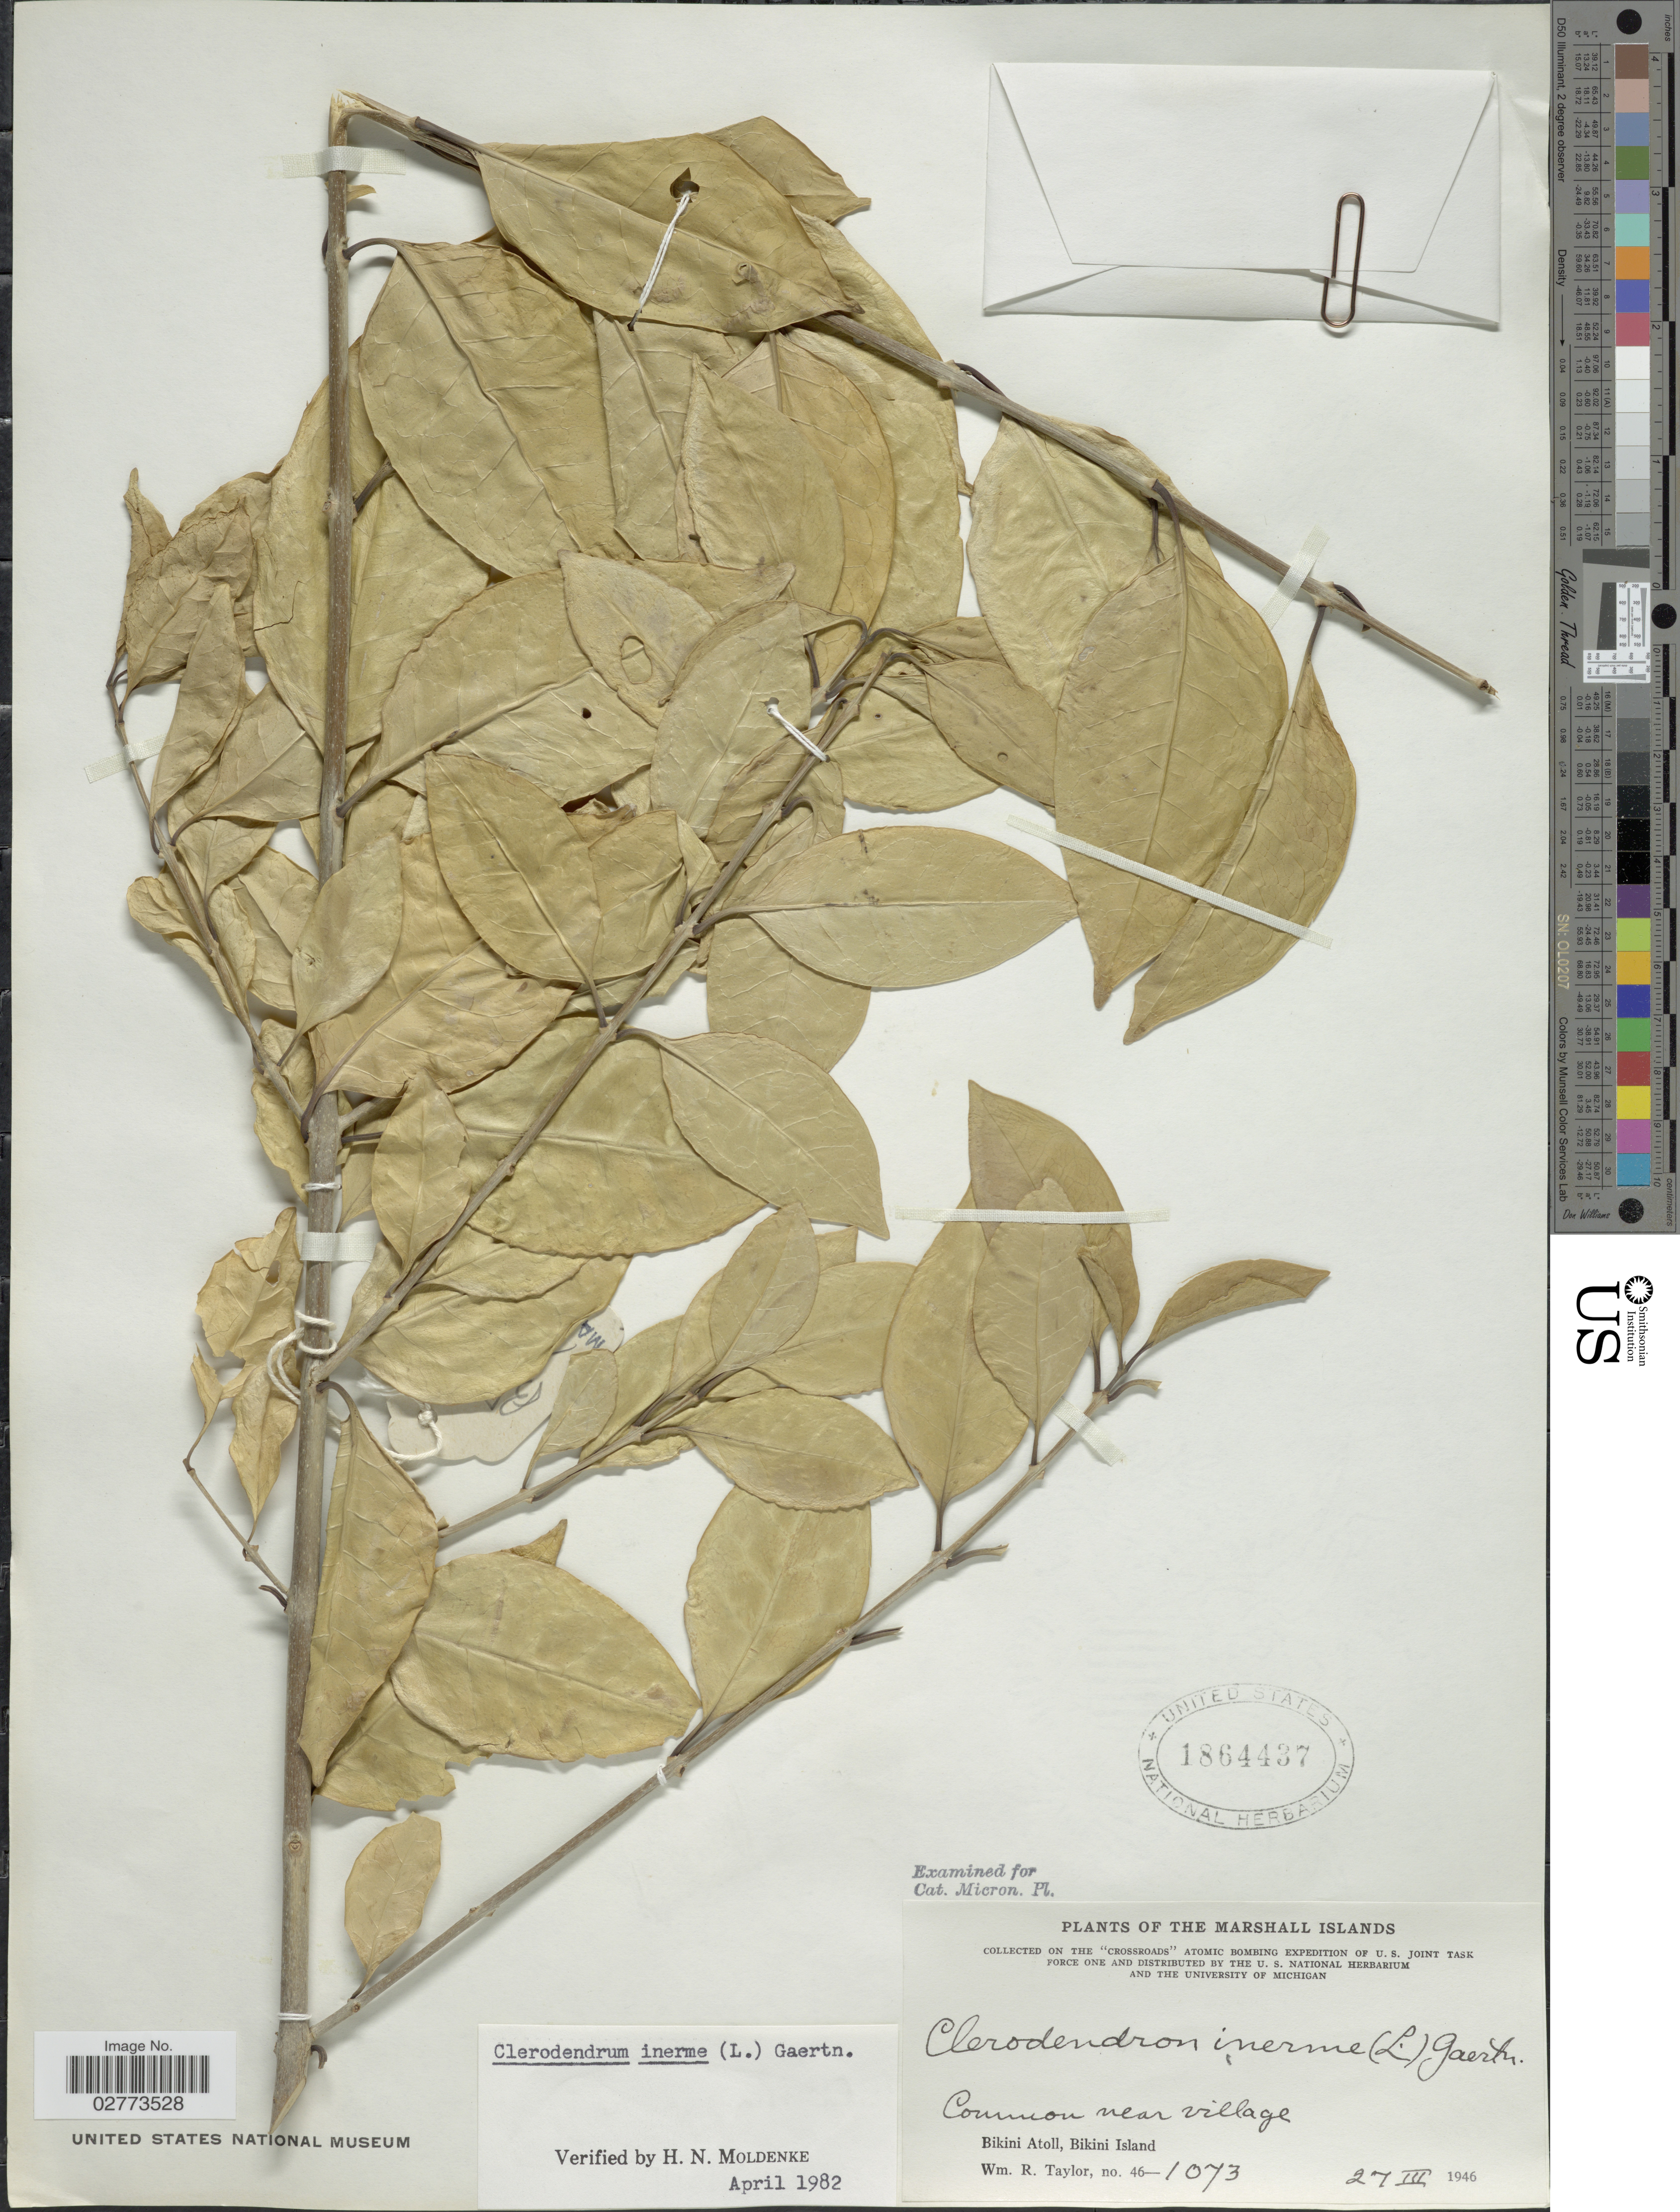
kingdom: Plantae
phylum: Tracheophyta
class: Magnoliopsida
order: Lamiales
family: Lamiaceae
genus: Clerodendrum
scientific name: Clerodendrum inerme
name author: (L.) Gaertn.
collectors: W. R. Taylor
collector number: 46-1037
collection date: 1946-03-27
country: Marshall Islands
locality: Bikini Atoll, Bikini Island.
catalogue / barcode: US 1864437